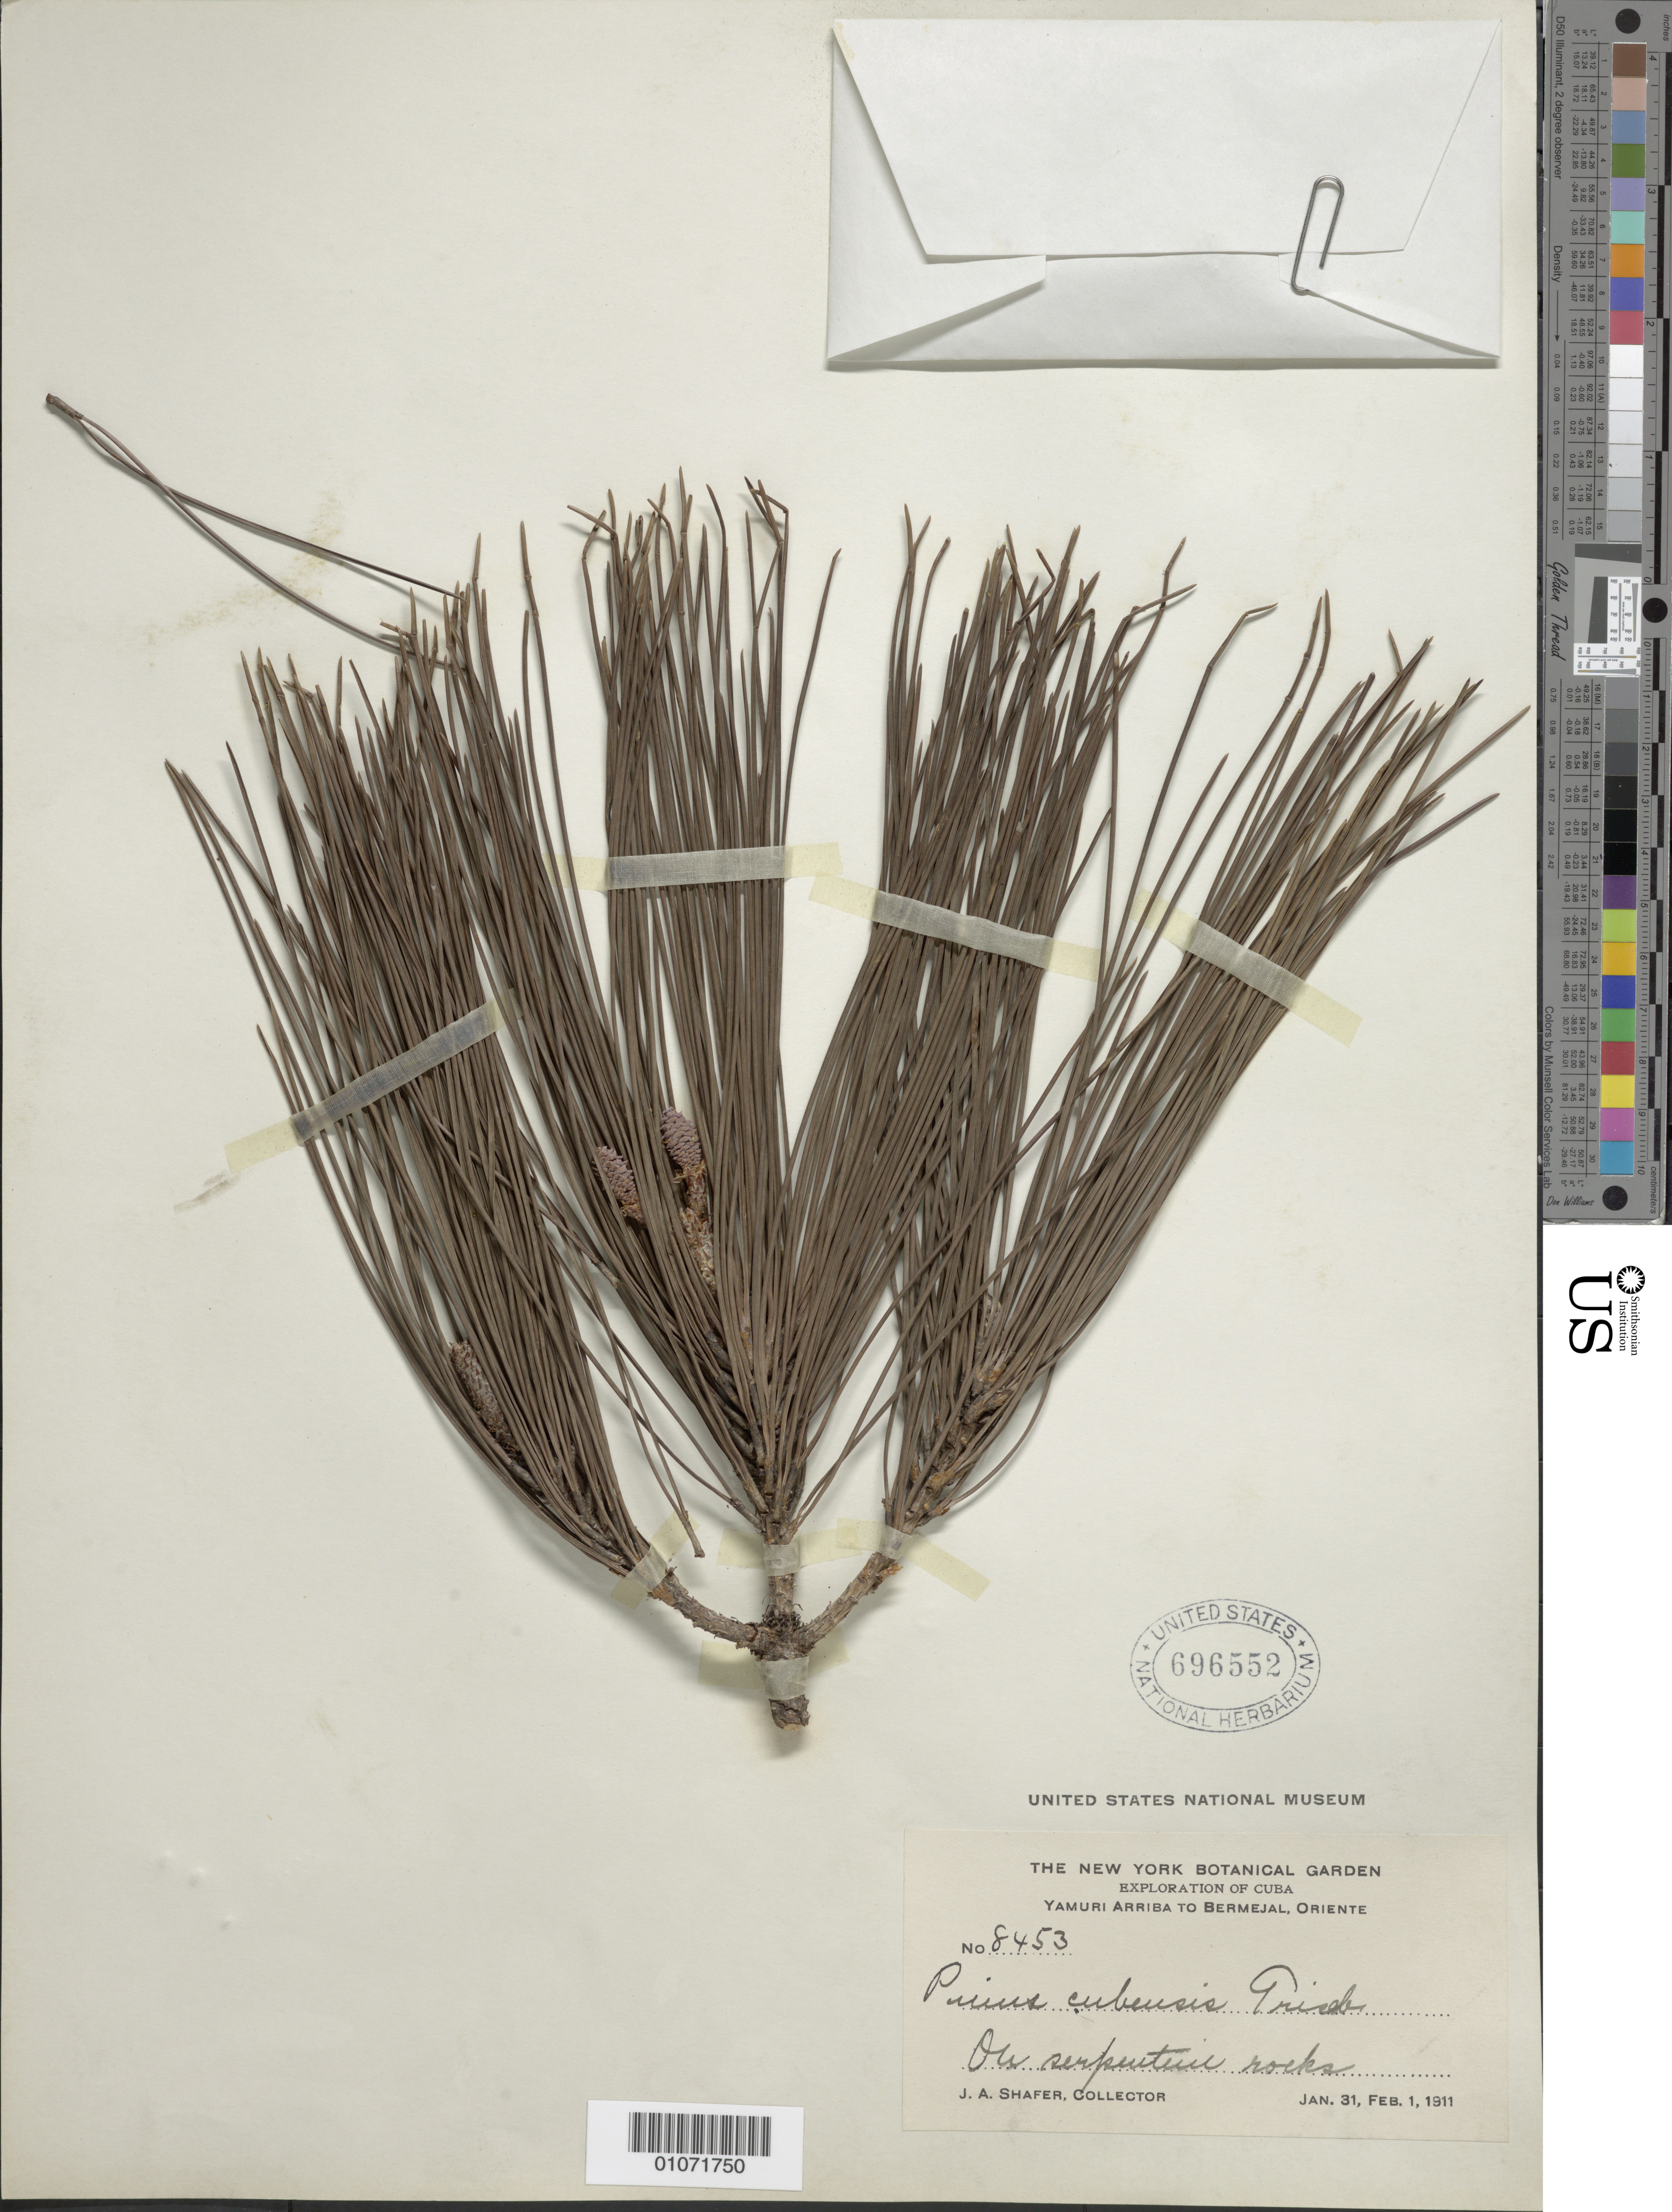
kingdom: Plantae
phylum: Tracheophyta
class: Pinopsida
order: Pinales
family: Pinaceae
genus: Pinus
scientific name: Pinus cubensis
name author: Griseb.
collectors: J. A. Shafer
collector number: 8453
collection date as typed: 31 Jan 1911 to 01 Feb 1910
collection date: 1910-02-01/1911-01-31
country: Cuba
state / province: Oriente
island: Cuba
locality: Yamuri Arriba to Bermejal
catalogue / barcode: US 696552